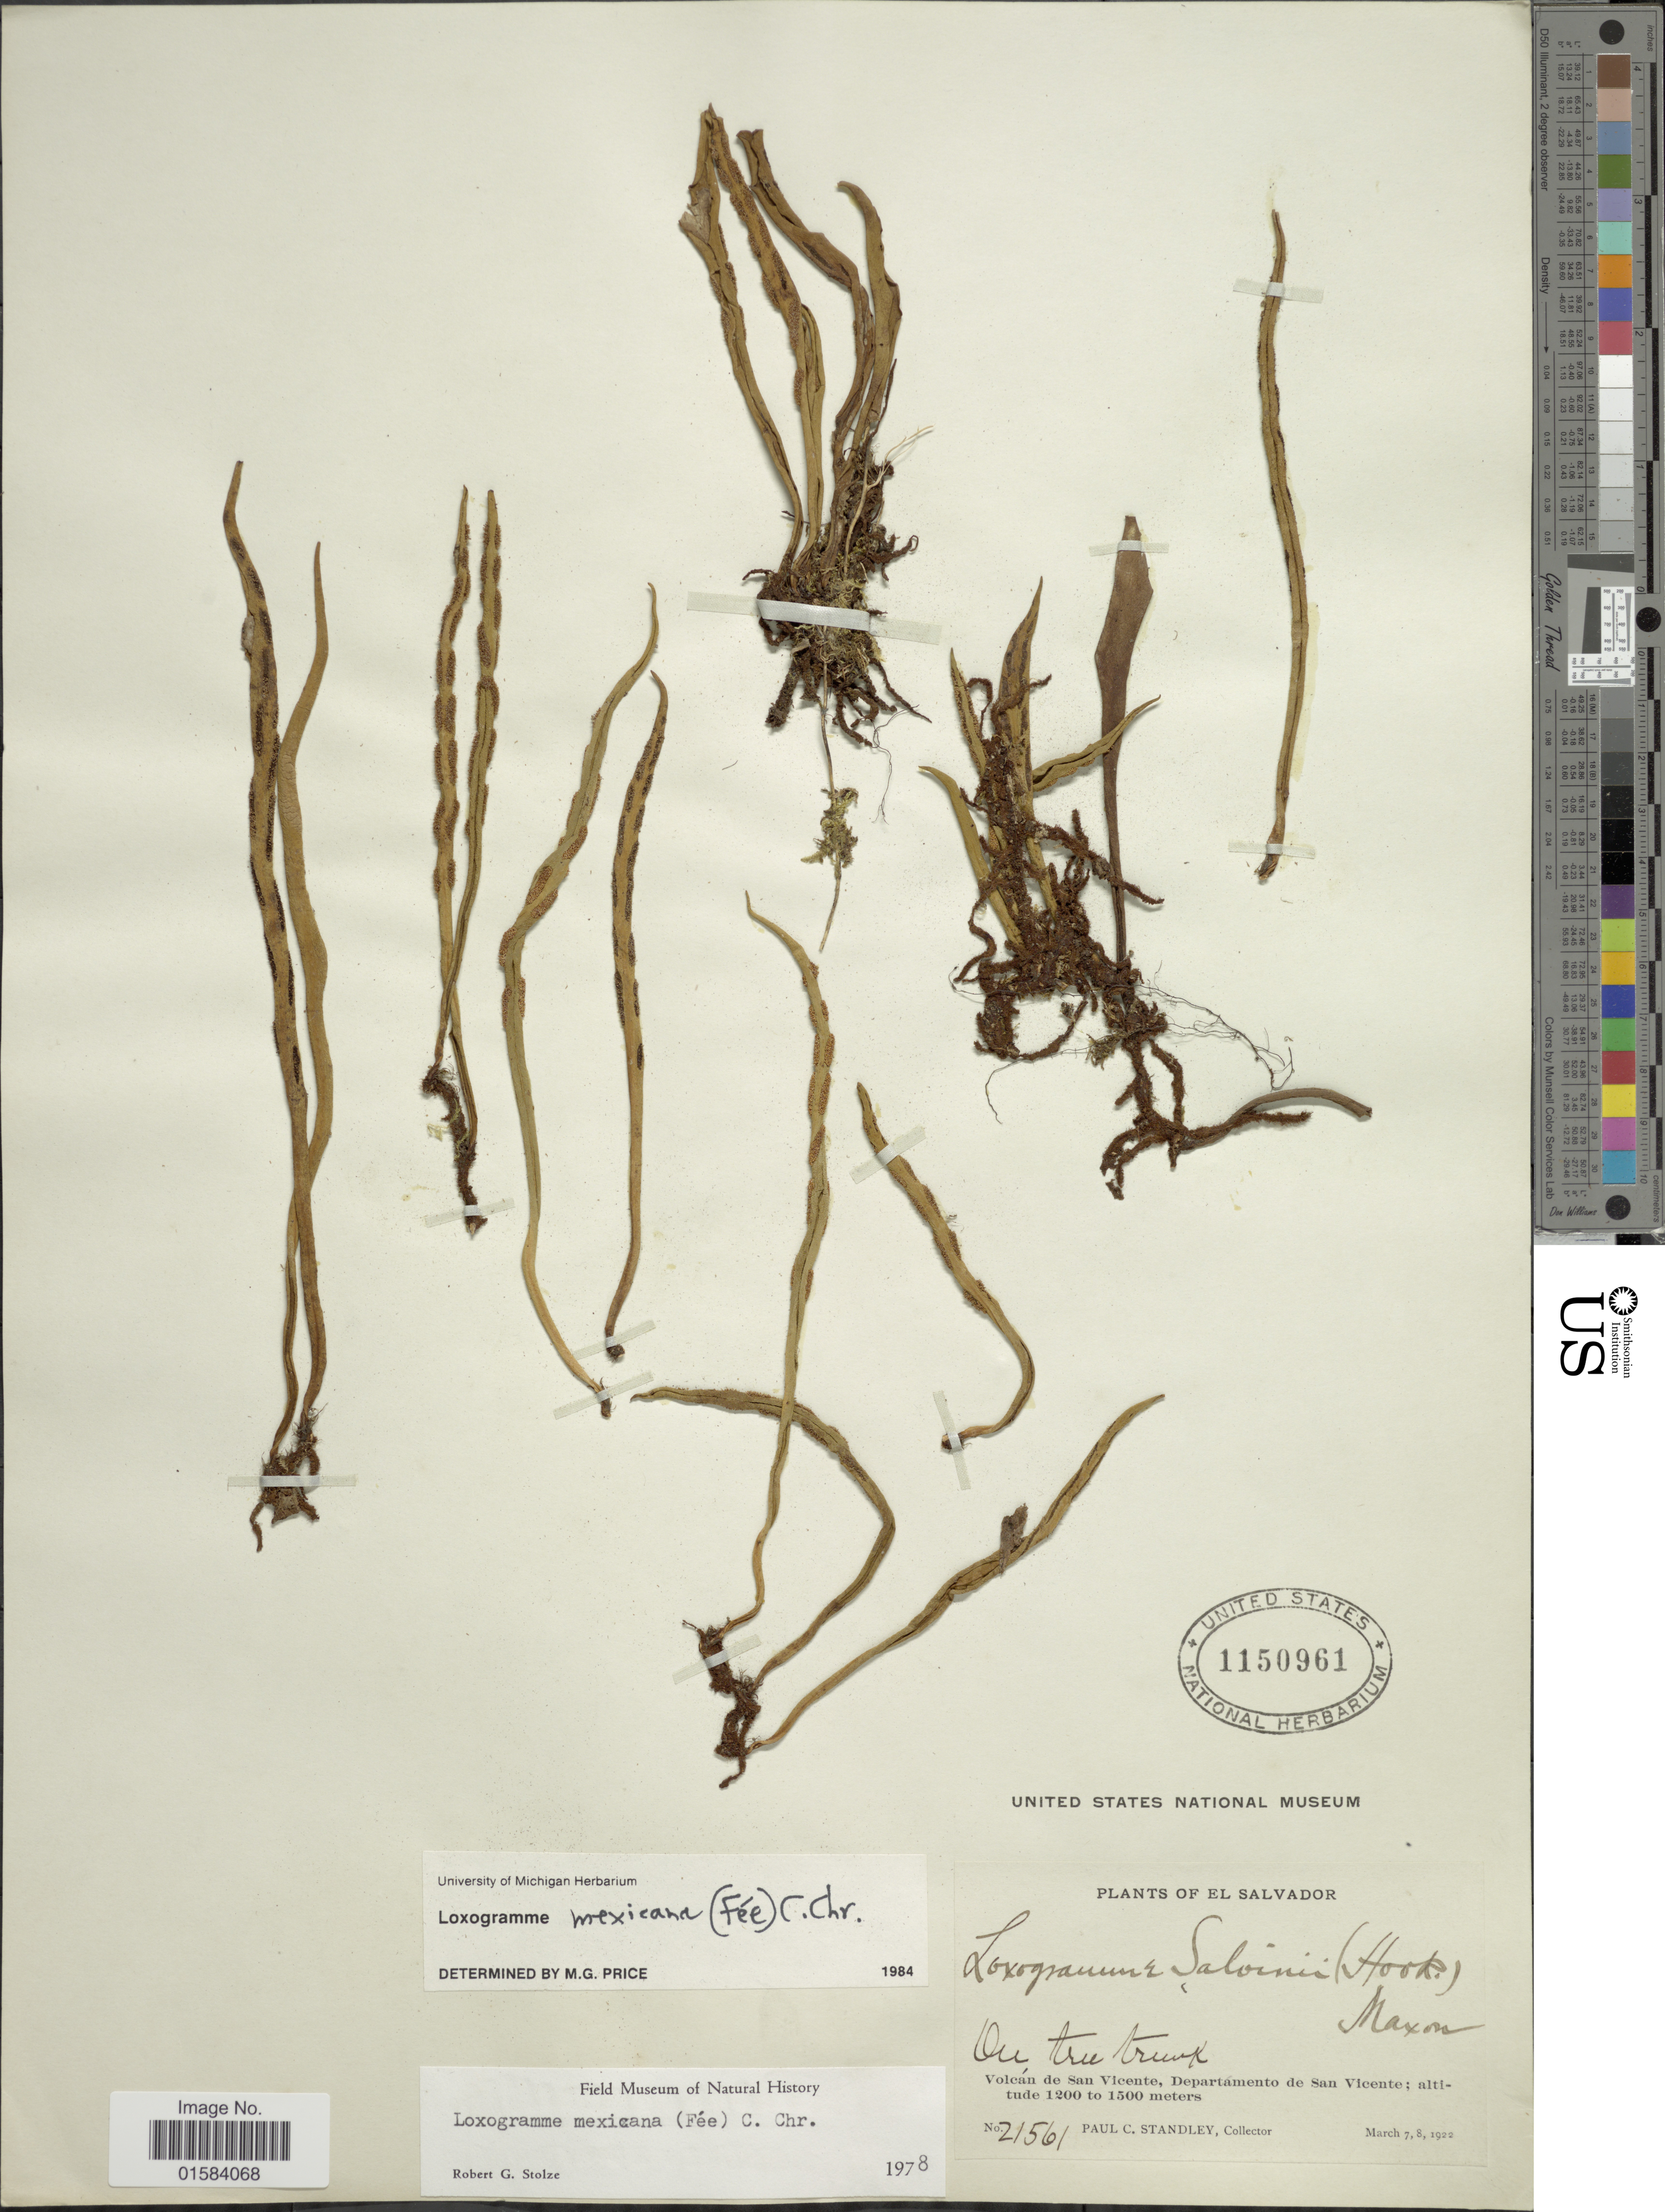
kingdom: Plantae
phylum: Tracheophyta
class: Polypodiopsida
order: Polypodiales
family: Polypodiaceae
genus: Loxogramme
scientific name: Loxogramme mexicana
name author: (Fée) C. Chr.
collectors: P. C. Standley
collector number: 21561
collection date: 1922-03-07/1922-03-08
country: El Salvador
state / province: San Vincente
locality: Volcan de San Vicente, Departamento de San Vicente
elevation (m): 1200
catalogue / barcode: US 1150961